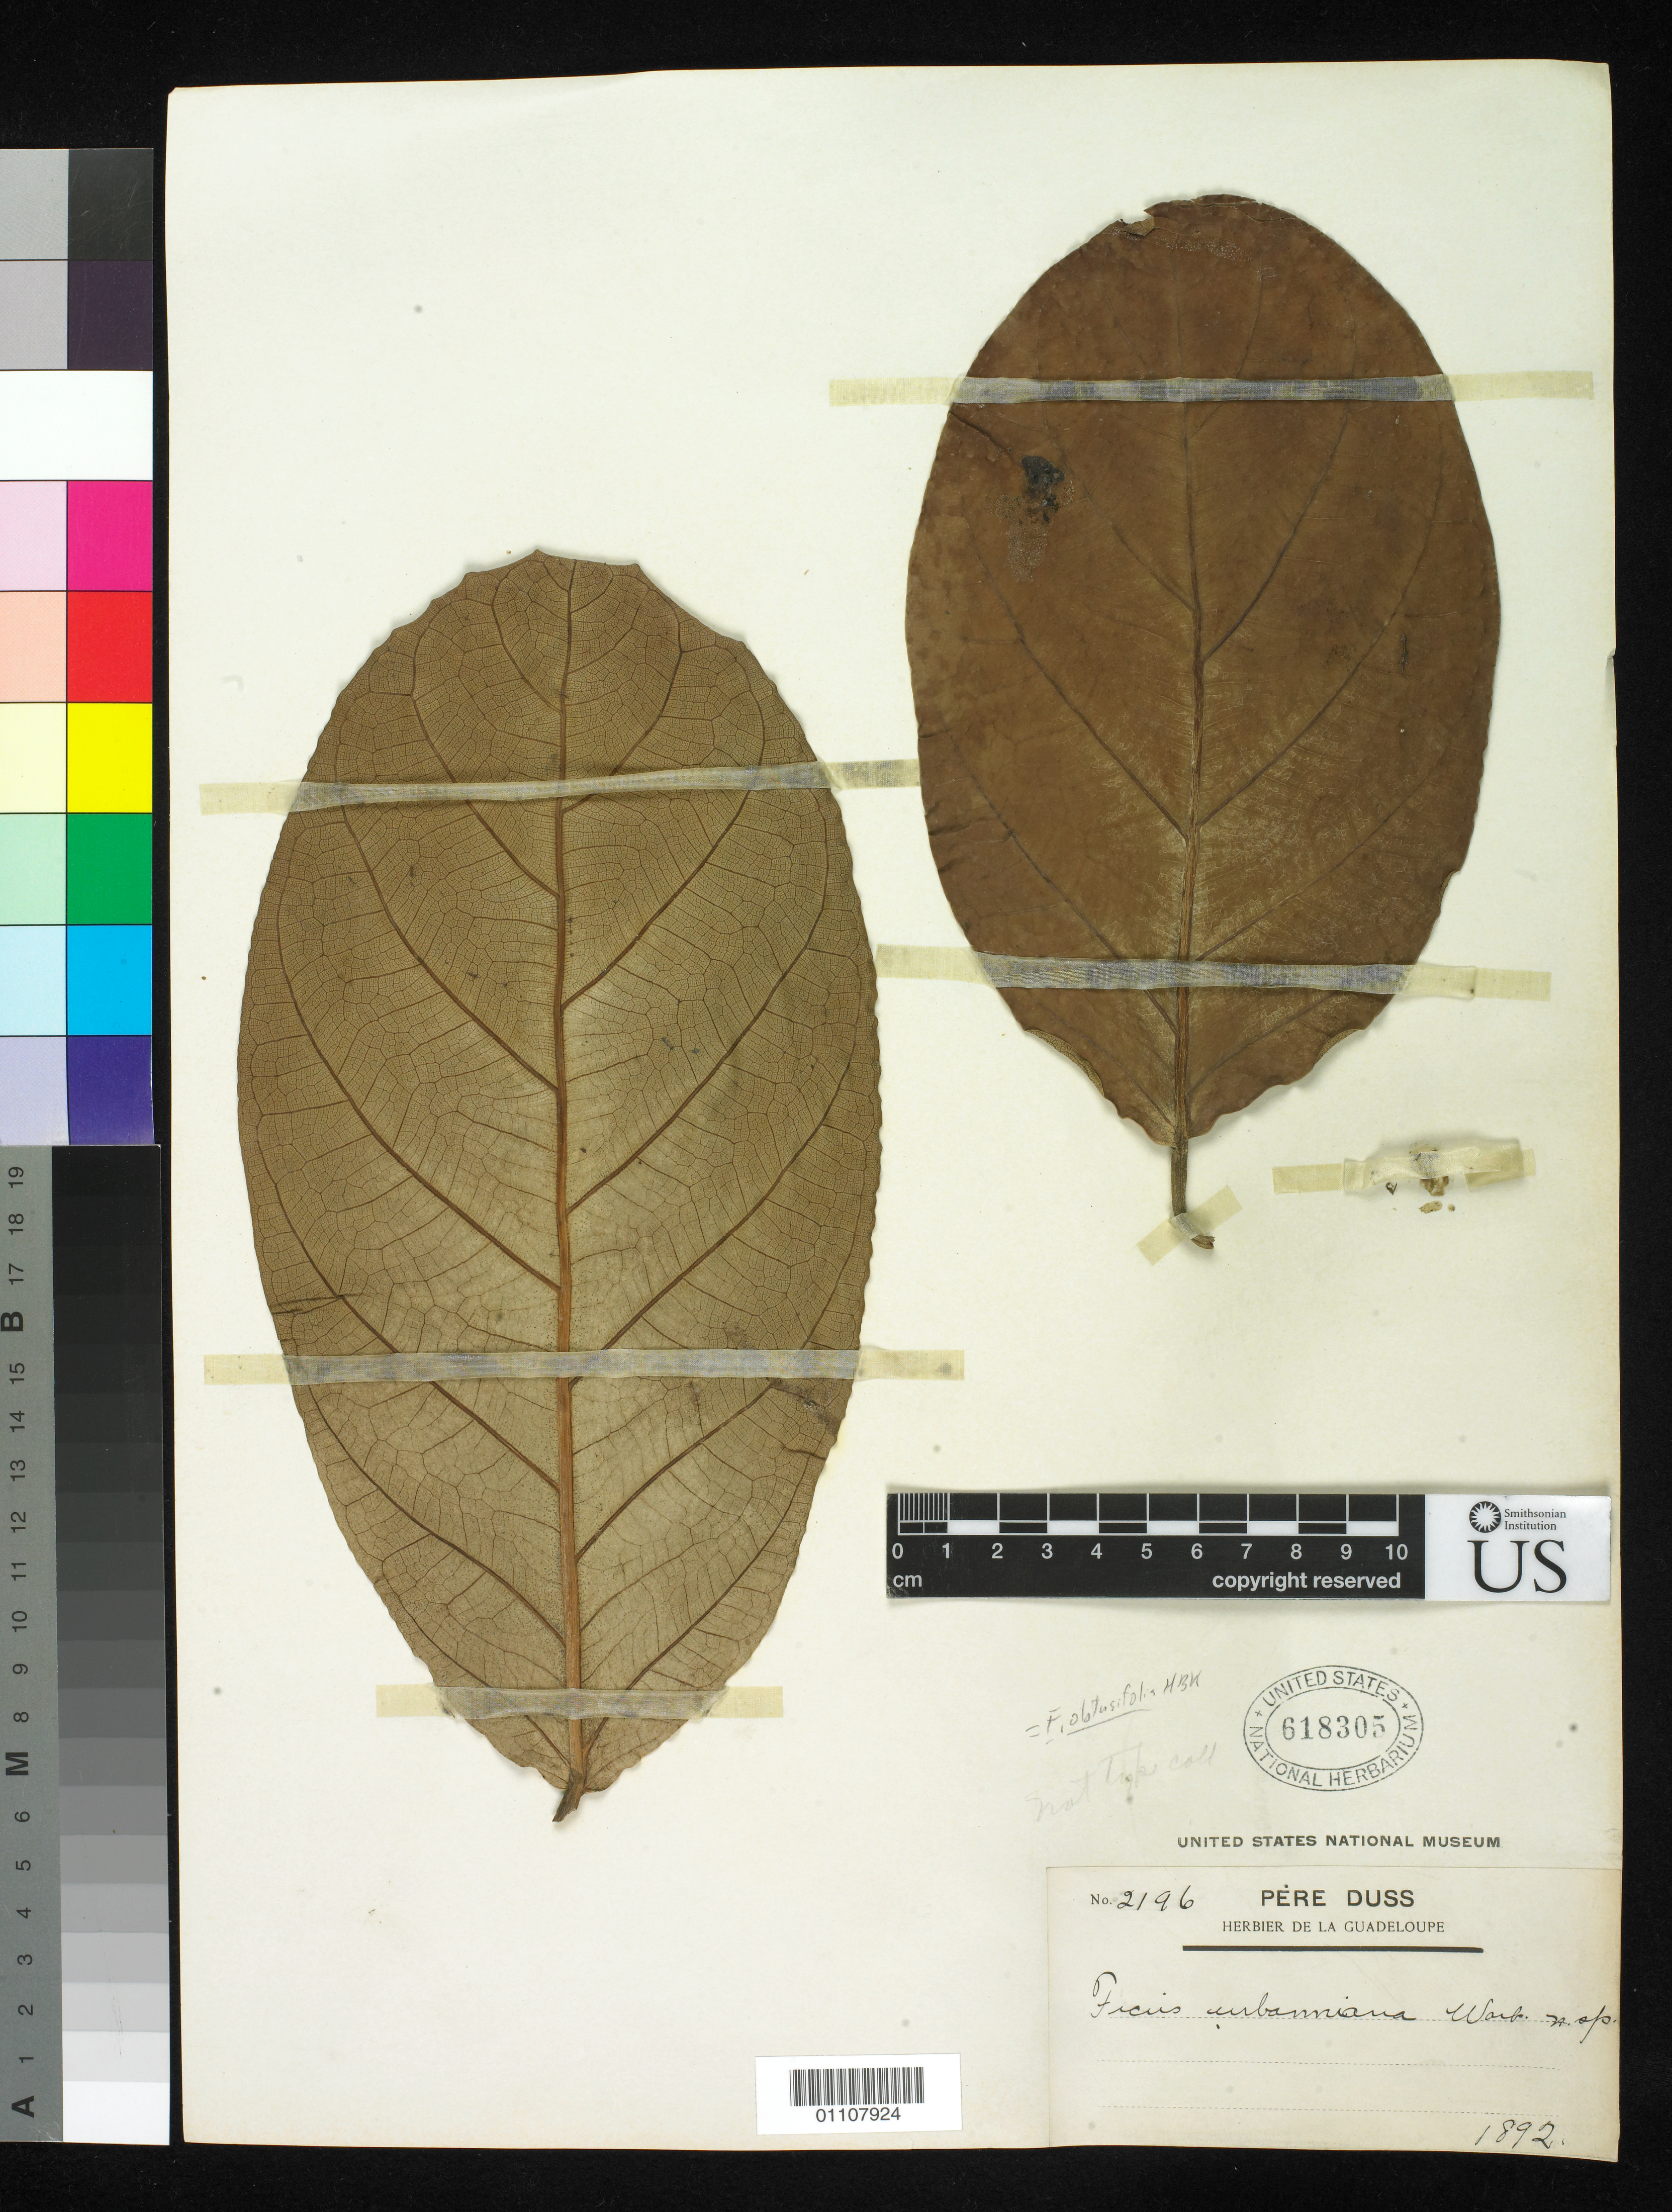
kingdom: Plantae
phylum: Tracheophyta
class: Magnoliopsida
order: Rosales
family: Moraceae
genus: Ficus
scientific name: Ficus urbaniana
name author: Warb.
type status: Isosyntype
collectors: Père Duss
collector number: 2196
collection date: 1892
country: Guadeloupe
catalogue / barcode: US 618305